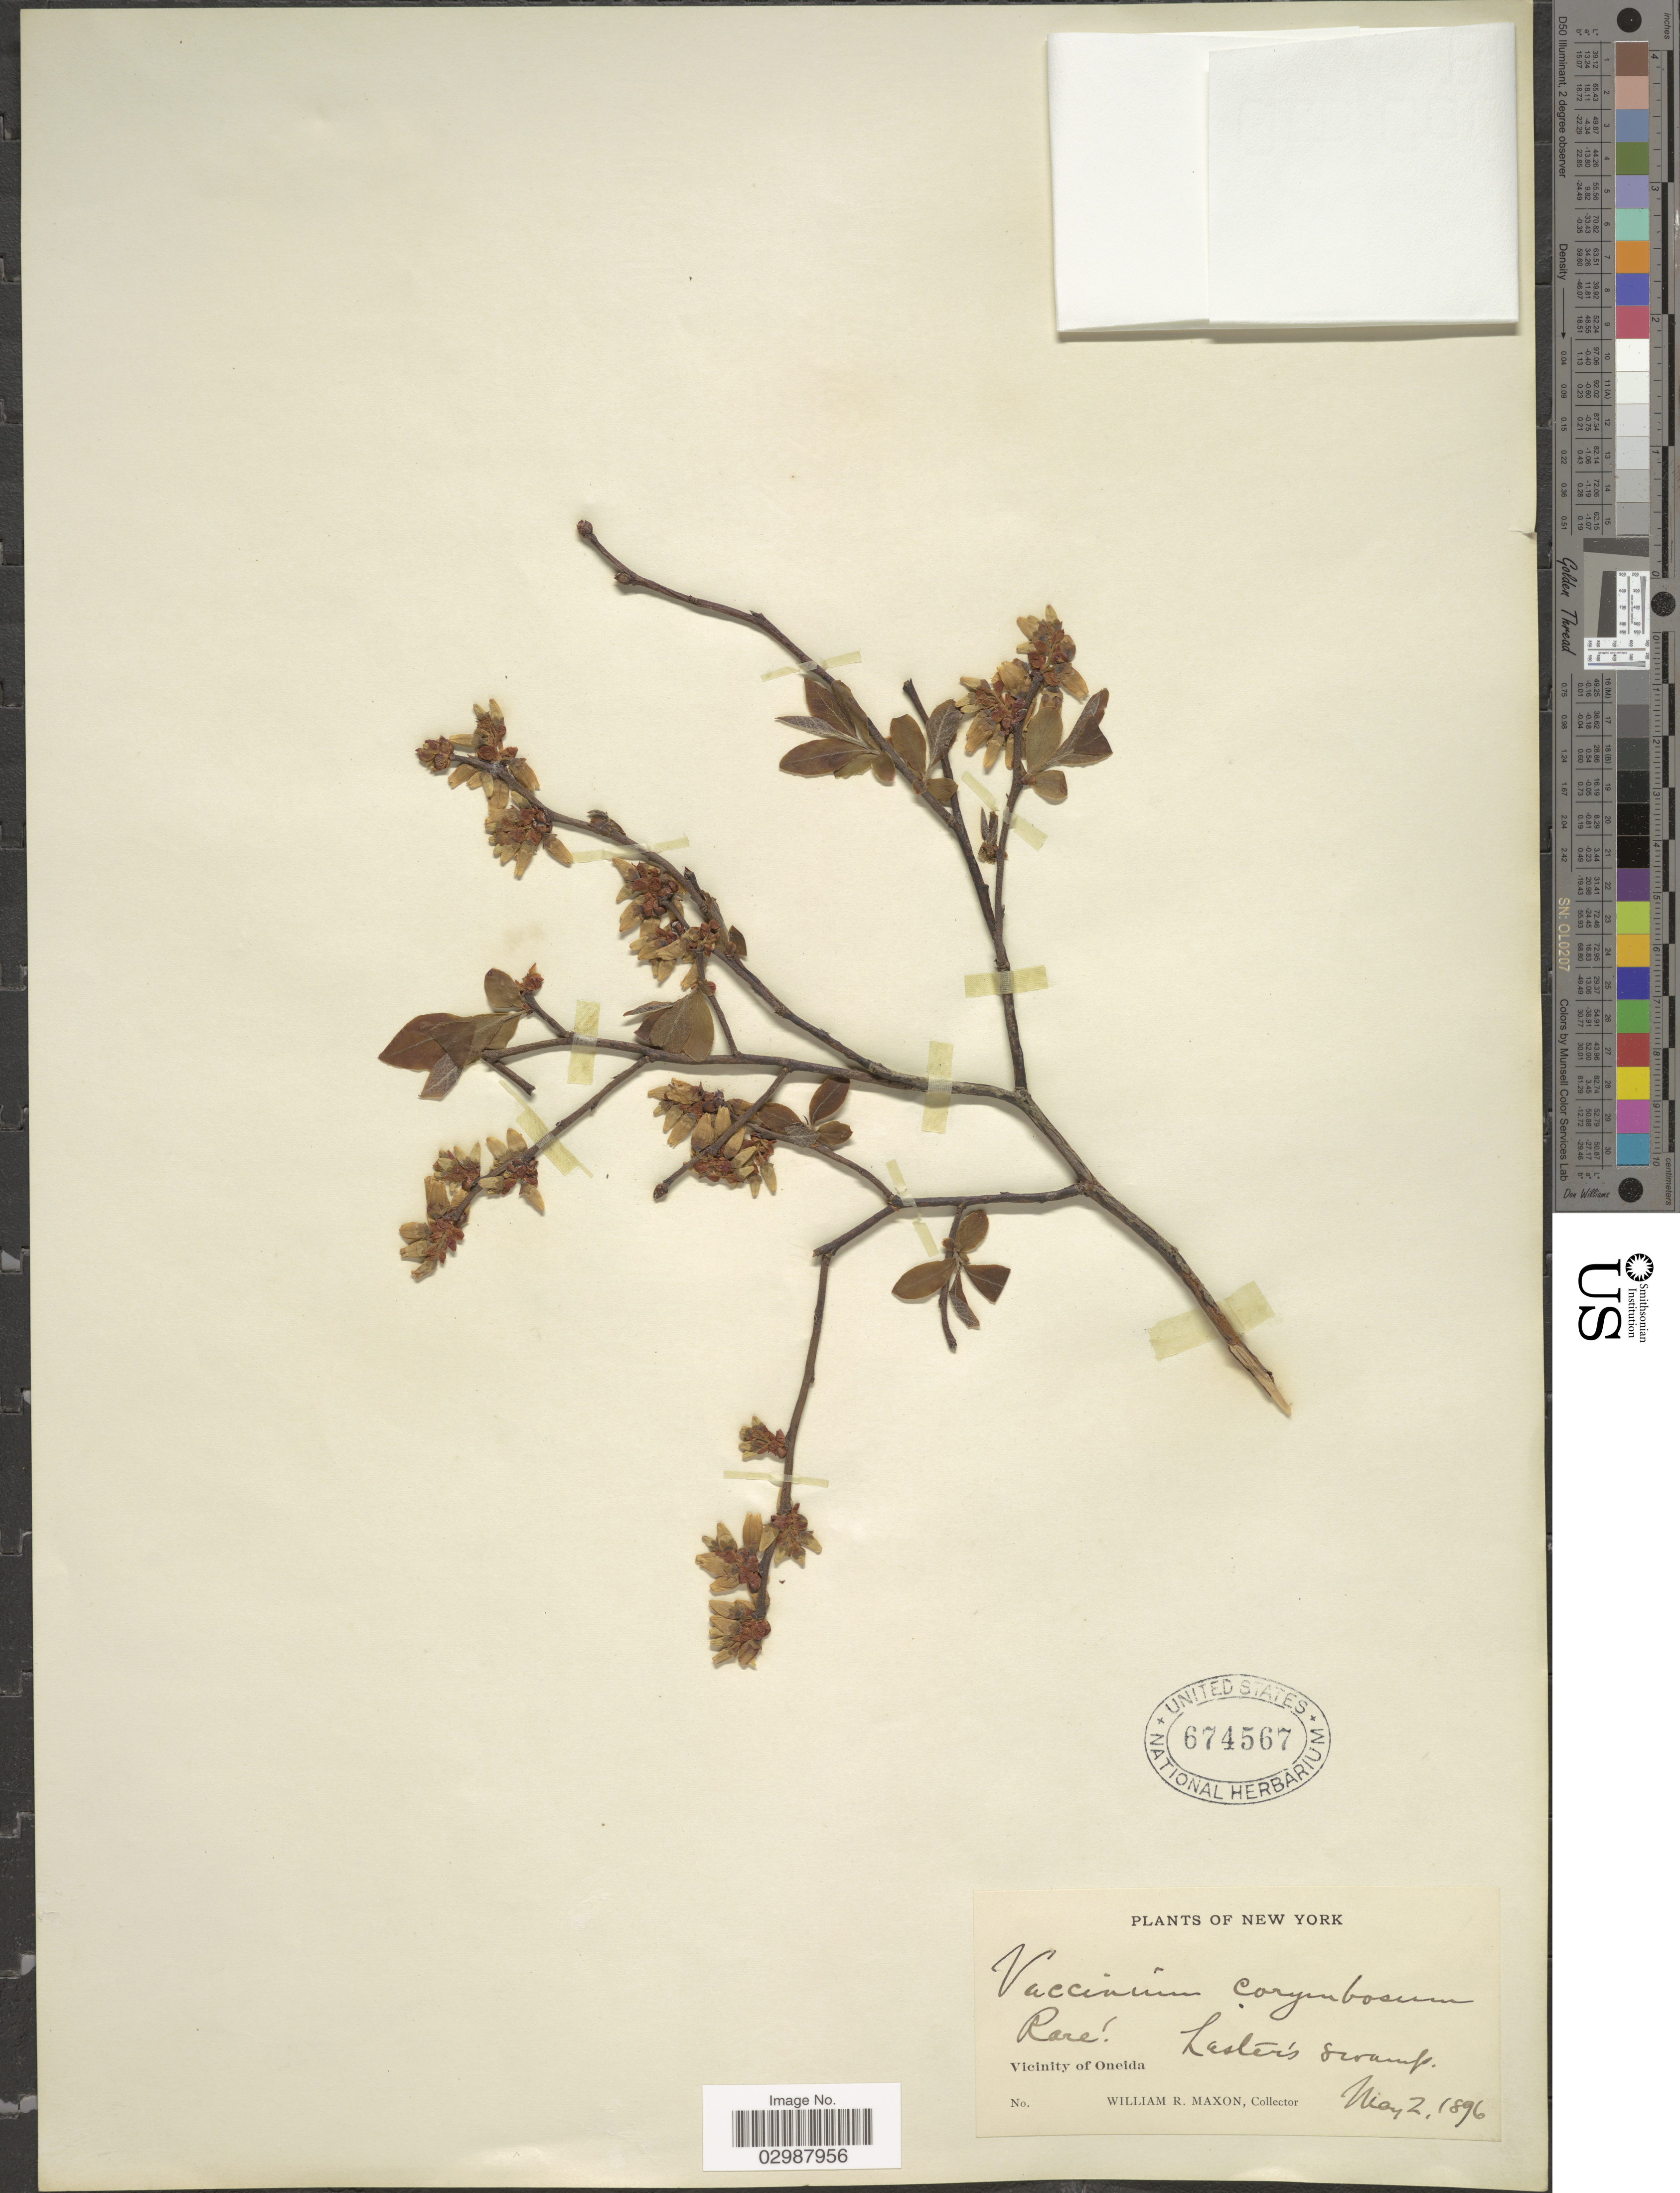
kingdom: Plantae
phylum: Tracheophyta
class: Magnoliopsida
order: Ericales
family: Ericaceae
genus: Vaccinium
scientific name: Vaccinium corymbosum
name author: L.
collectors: W. R. Maxon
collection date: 1896-05-02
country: United States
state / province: New York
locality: Vicinity of Oneida, Lester's Swamp.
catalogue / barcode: US 674567